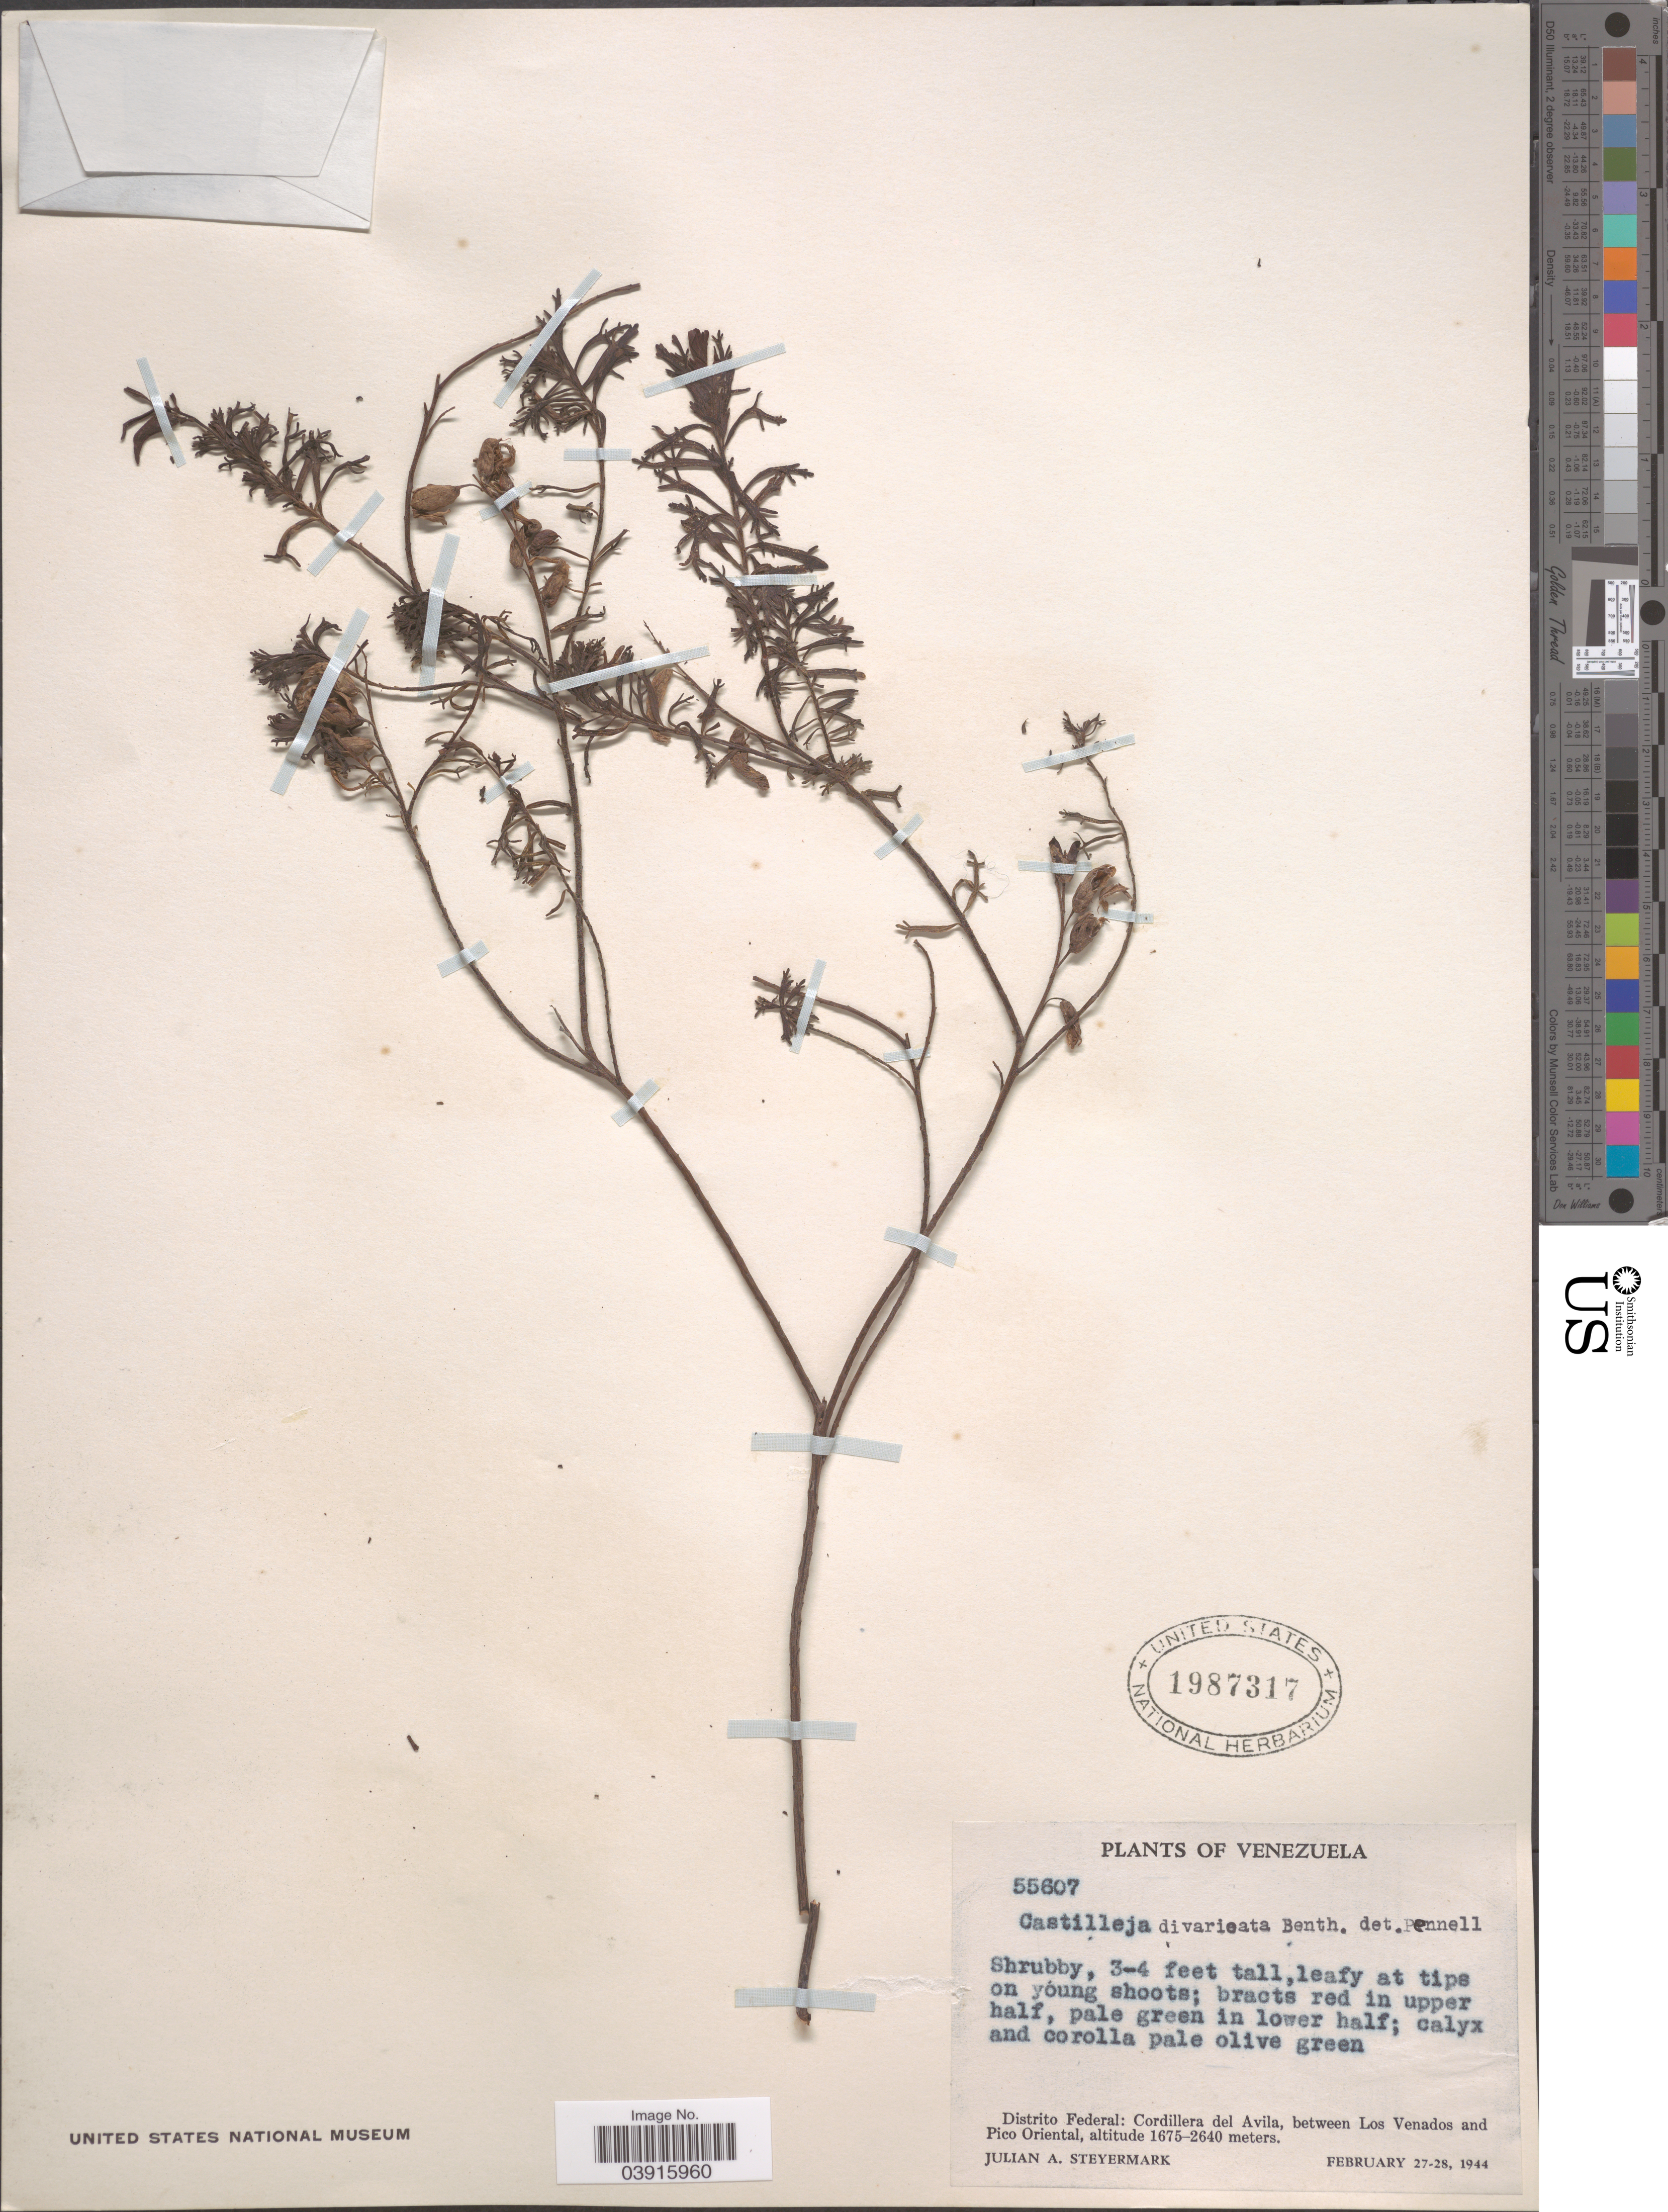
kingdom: Plantae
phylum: Tracheophyta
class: Magnoliopsida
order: Lamiales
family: Orobanchaceae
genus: Castilleja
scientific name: Castilleja divaricata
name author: Benth.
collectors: J. Steyermark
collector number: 55607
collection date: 1944-02-27/1944-02-28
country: Venezuela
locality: Distrito Federal: Cordillera del Avila, between Los Venados and Pico Oriental.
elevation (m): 1675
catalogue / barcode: US 1987317